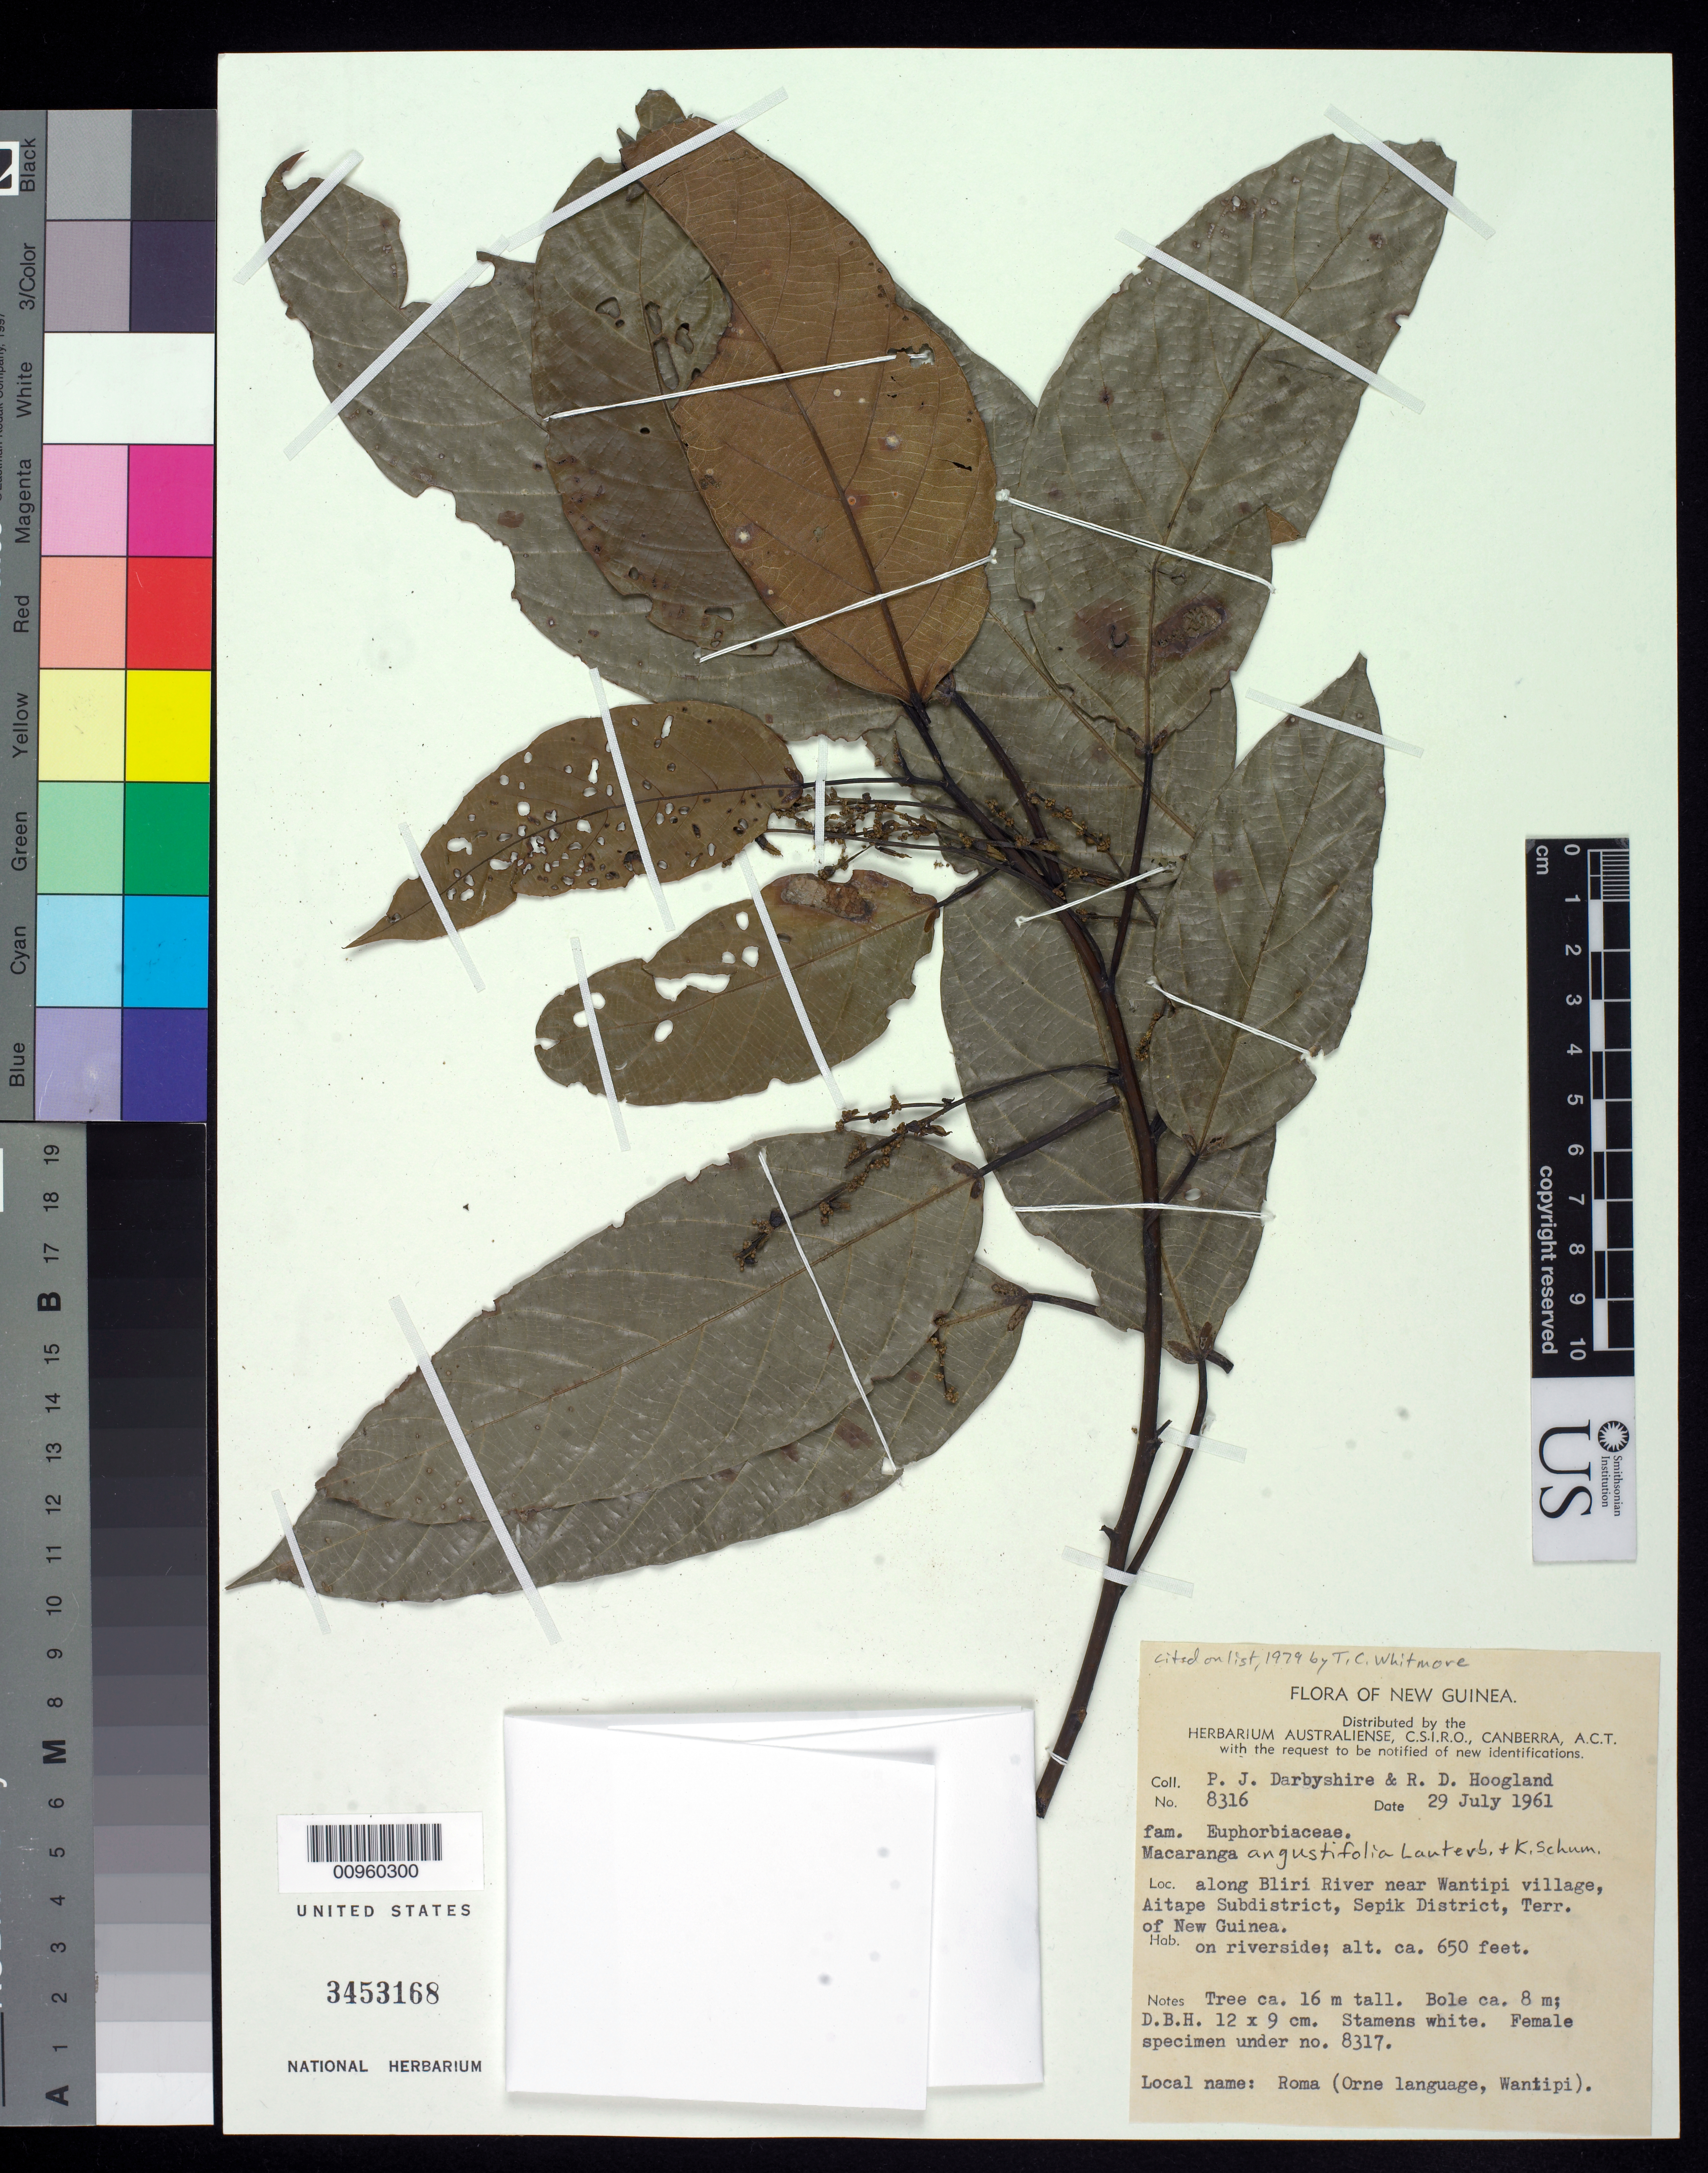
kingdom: Plantae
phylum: Tracheophyta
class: Magnoliopsida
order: Malpighiales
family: Euphorbiaceae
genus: Macaranga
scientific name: Macaranga angustifolia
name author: Lauterb. & K. Schum.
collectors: P. Darbyshire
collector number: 8316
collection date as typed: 29 Jul 1961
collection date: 1961-07-29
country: Papua New Guinea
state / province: Sandaun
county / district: Aitape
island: New Guinea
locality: Near Wantipi village, along Bliri River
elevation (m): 198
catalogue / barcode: US 3453168